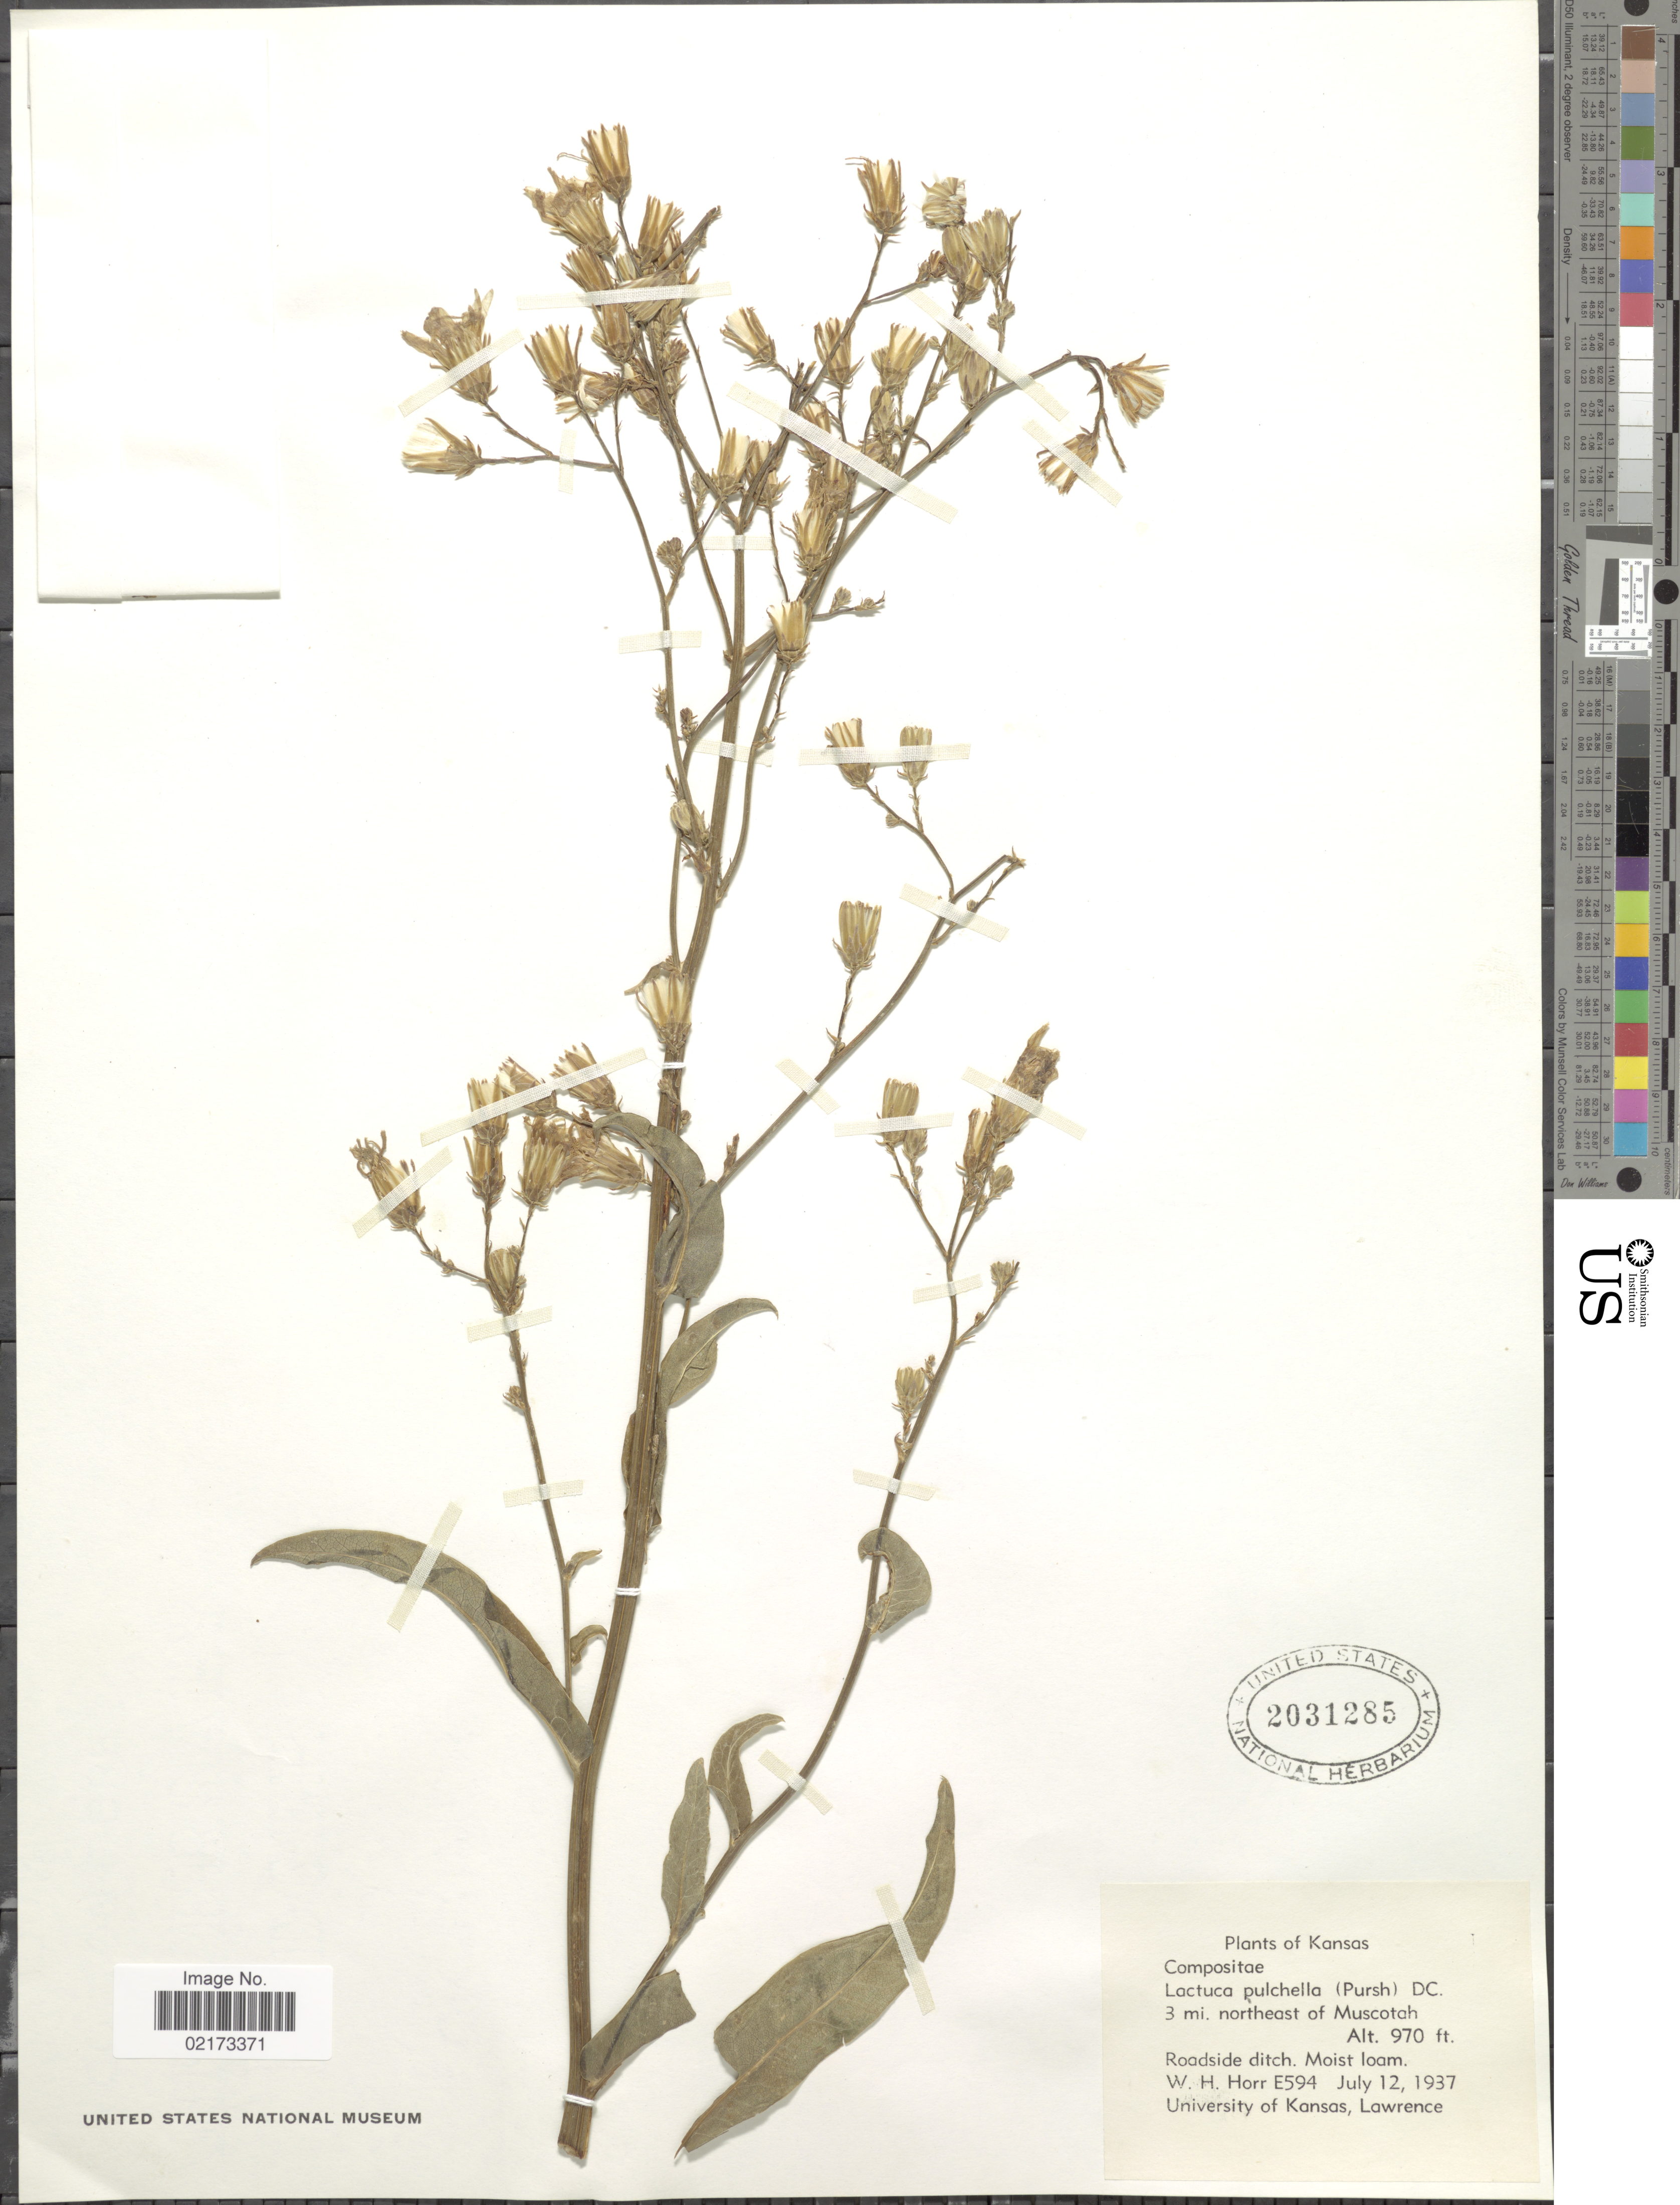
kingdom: Plantae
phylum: Tracheophyta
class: Magnoliopsida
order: Asterales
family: Asteraceae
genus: Lactuca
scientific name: Lactuca tatarica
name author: (L.) C.A. Mey.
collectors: W. H. Horr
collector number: E594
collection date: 1937-07-12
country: United States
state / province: Kansas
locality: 3 mi. northeast of Muscotah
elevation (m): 296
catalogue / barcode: US 2031285